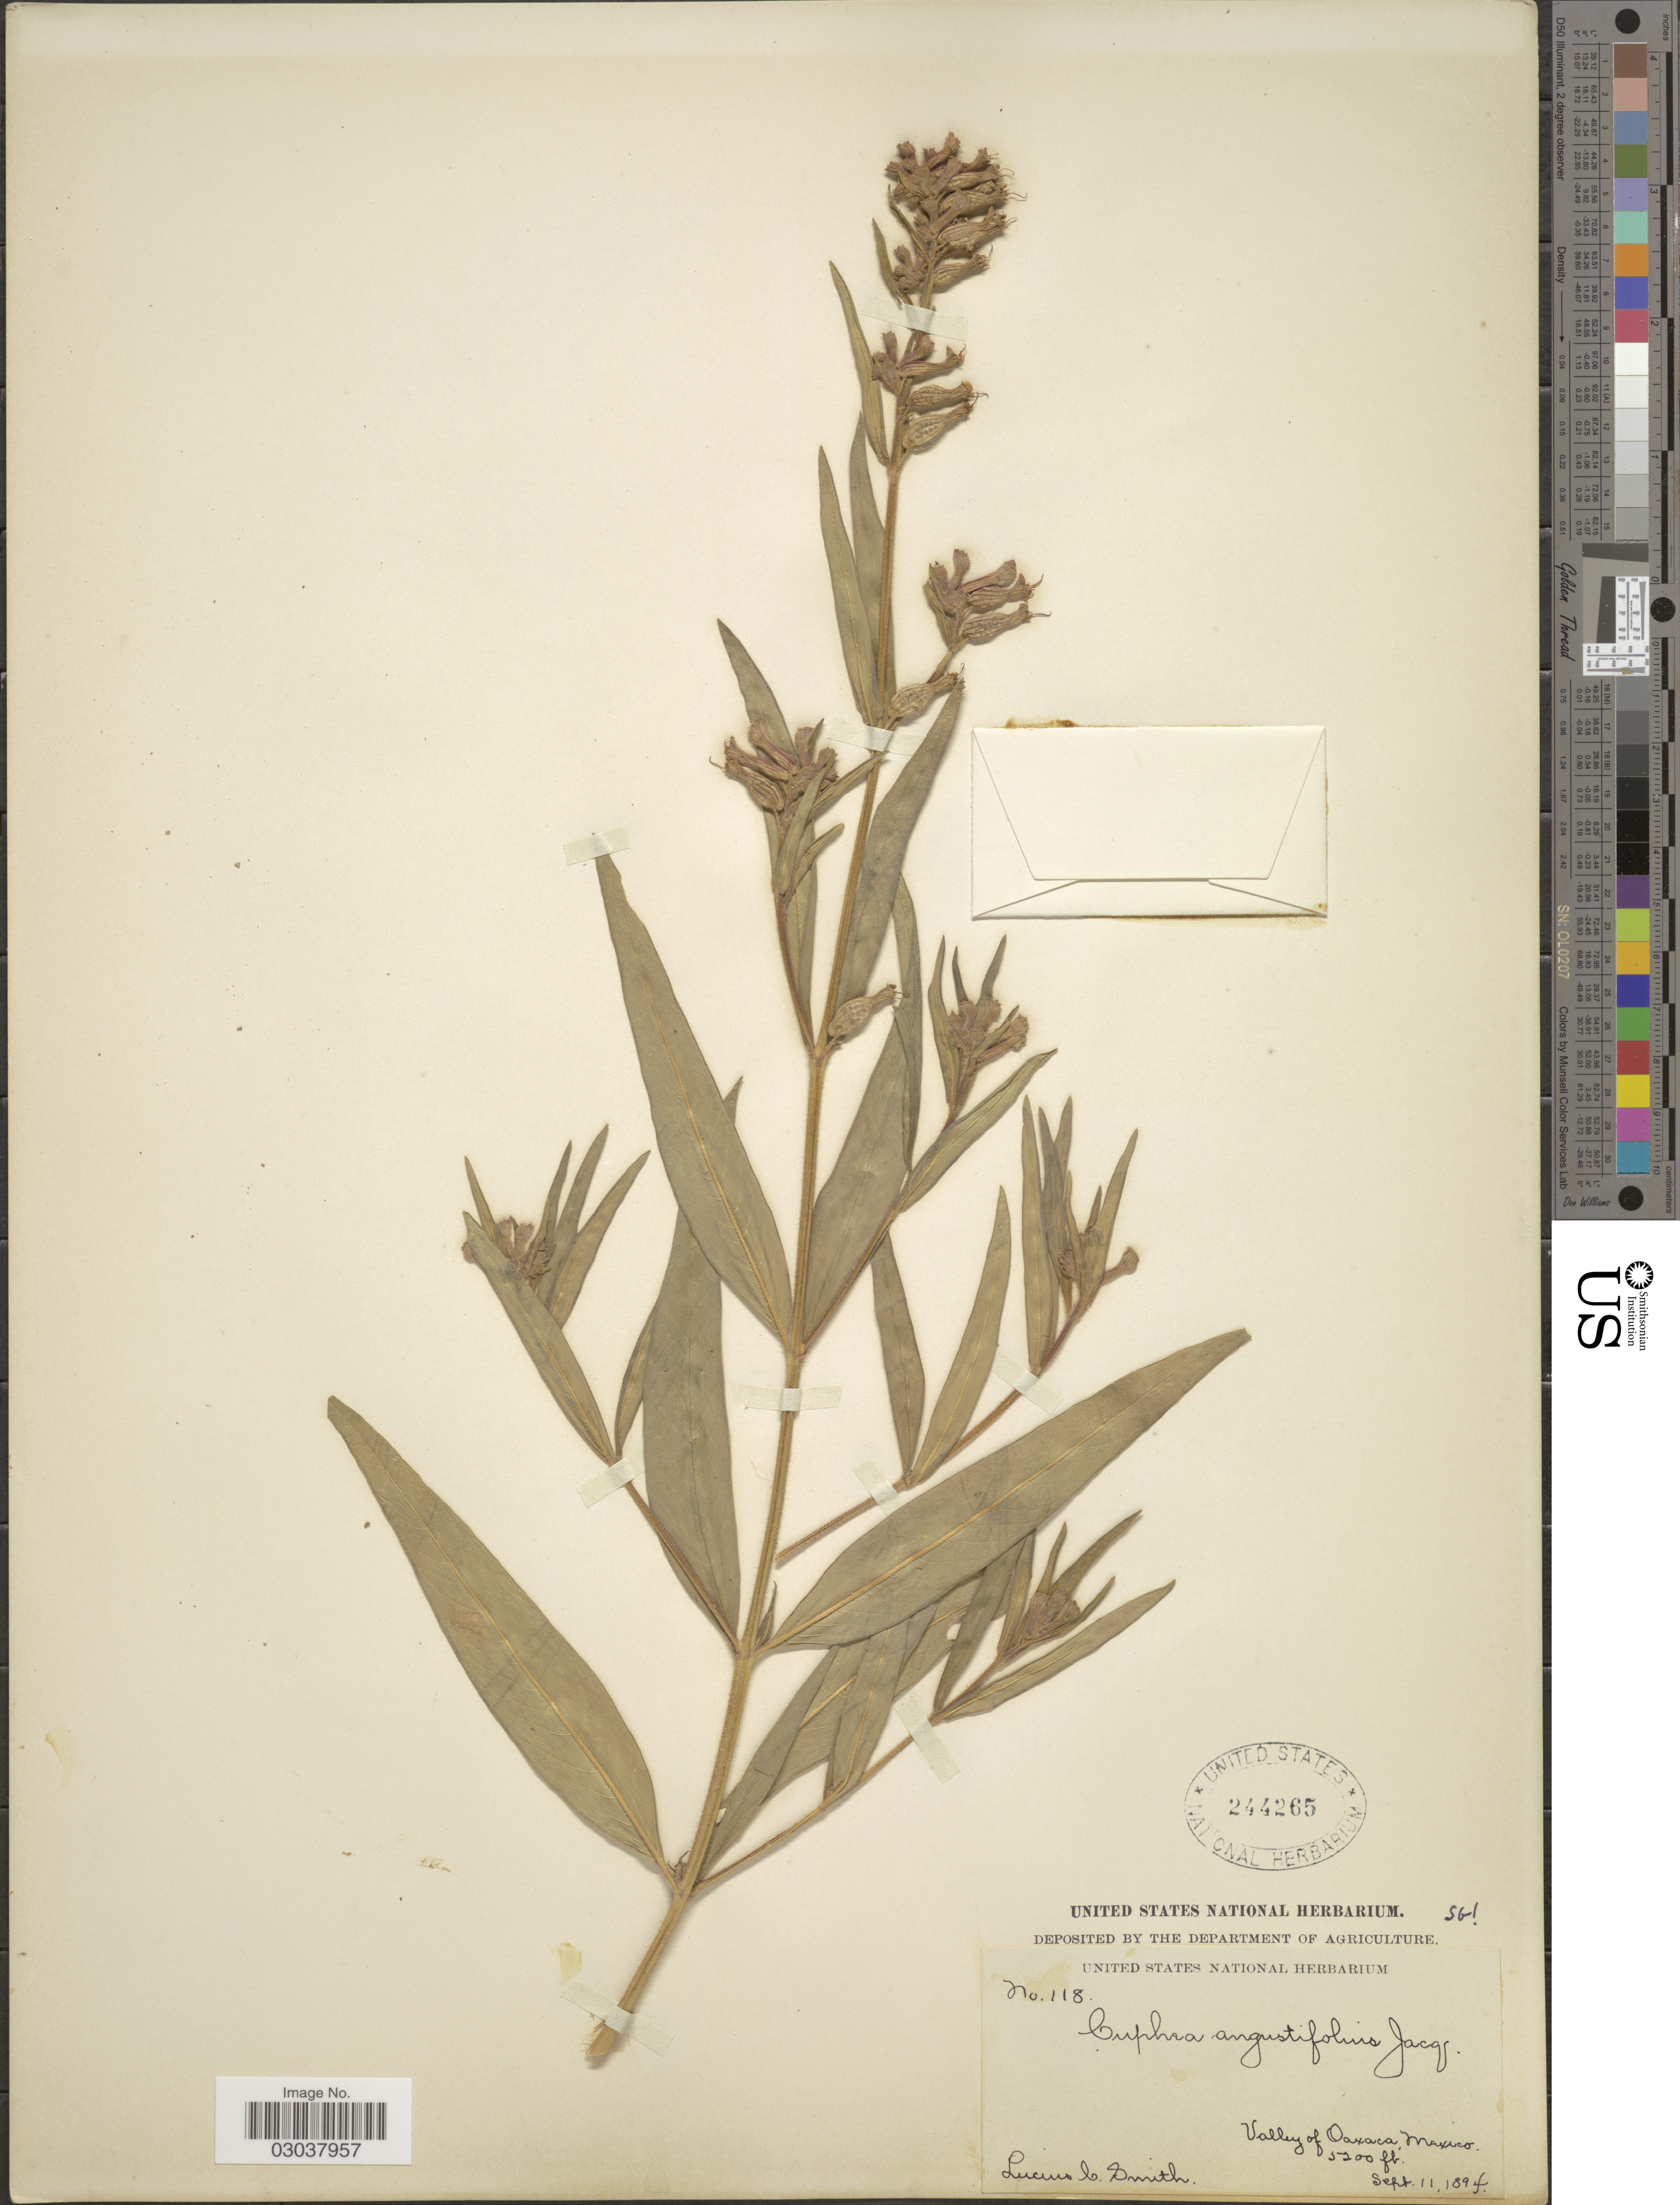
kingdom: Plantae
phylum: Tracheophyta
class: Magnoliopsida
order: Myrtales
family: Lythraceae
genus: Cuphea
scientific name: Cuphea angustifolia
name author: Jacq. ex Koehne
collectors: L. C. Smith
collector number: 118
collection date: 1894-09-11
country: Mexico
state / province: Oaxaca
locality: Valley of Oaxaca.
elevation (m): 1585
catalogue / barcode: US 244265